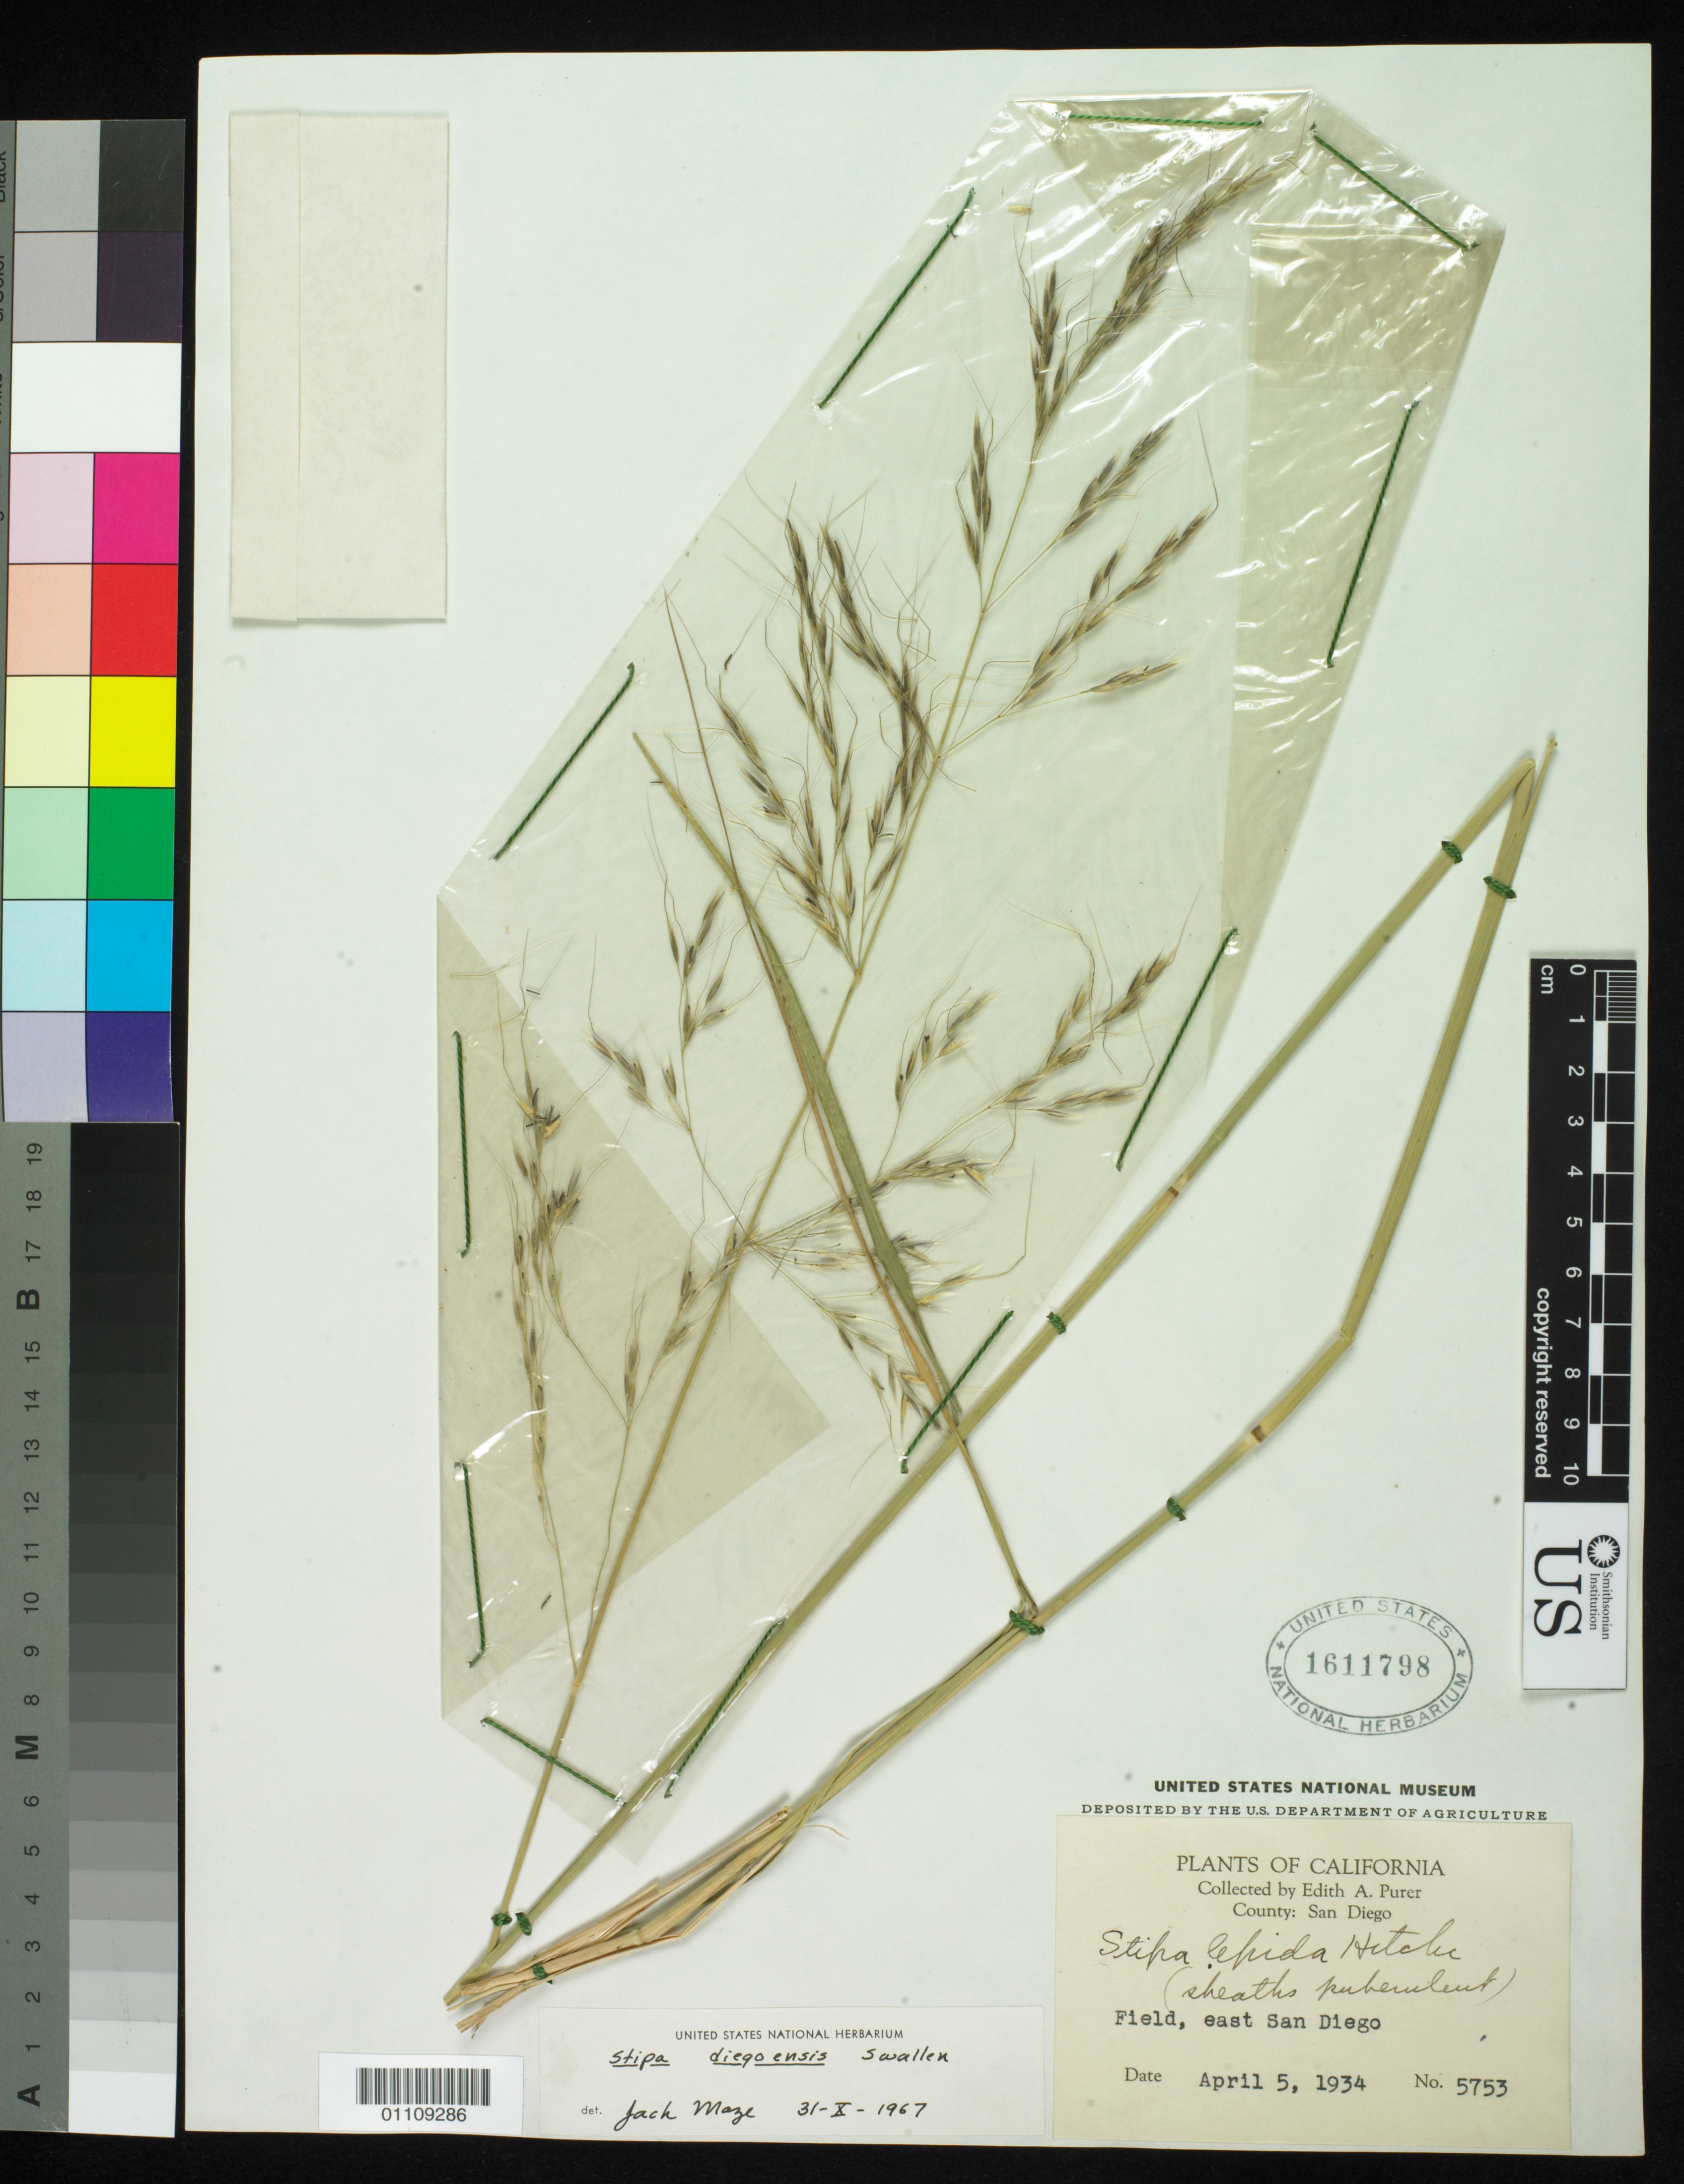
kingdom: Plantae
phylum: Tracheophyta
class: Liliopsida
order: Poales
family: Poaceae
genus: Pseudoeriocoma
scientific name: Pseudoeriocoma diegonensis ined.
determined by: Poaceae Reorganization Project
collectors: E. Purer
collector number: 5753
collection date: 1934-04-05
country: United States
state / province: California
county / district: San Diego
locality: Field, E. San Diego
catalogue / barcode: US 1911798